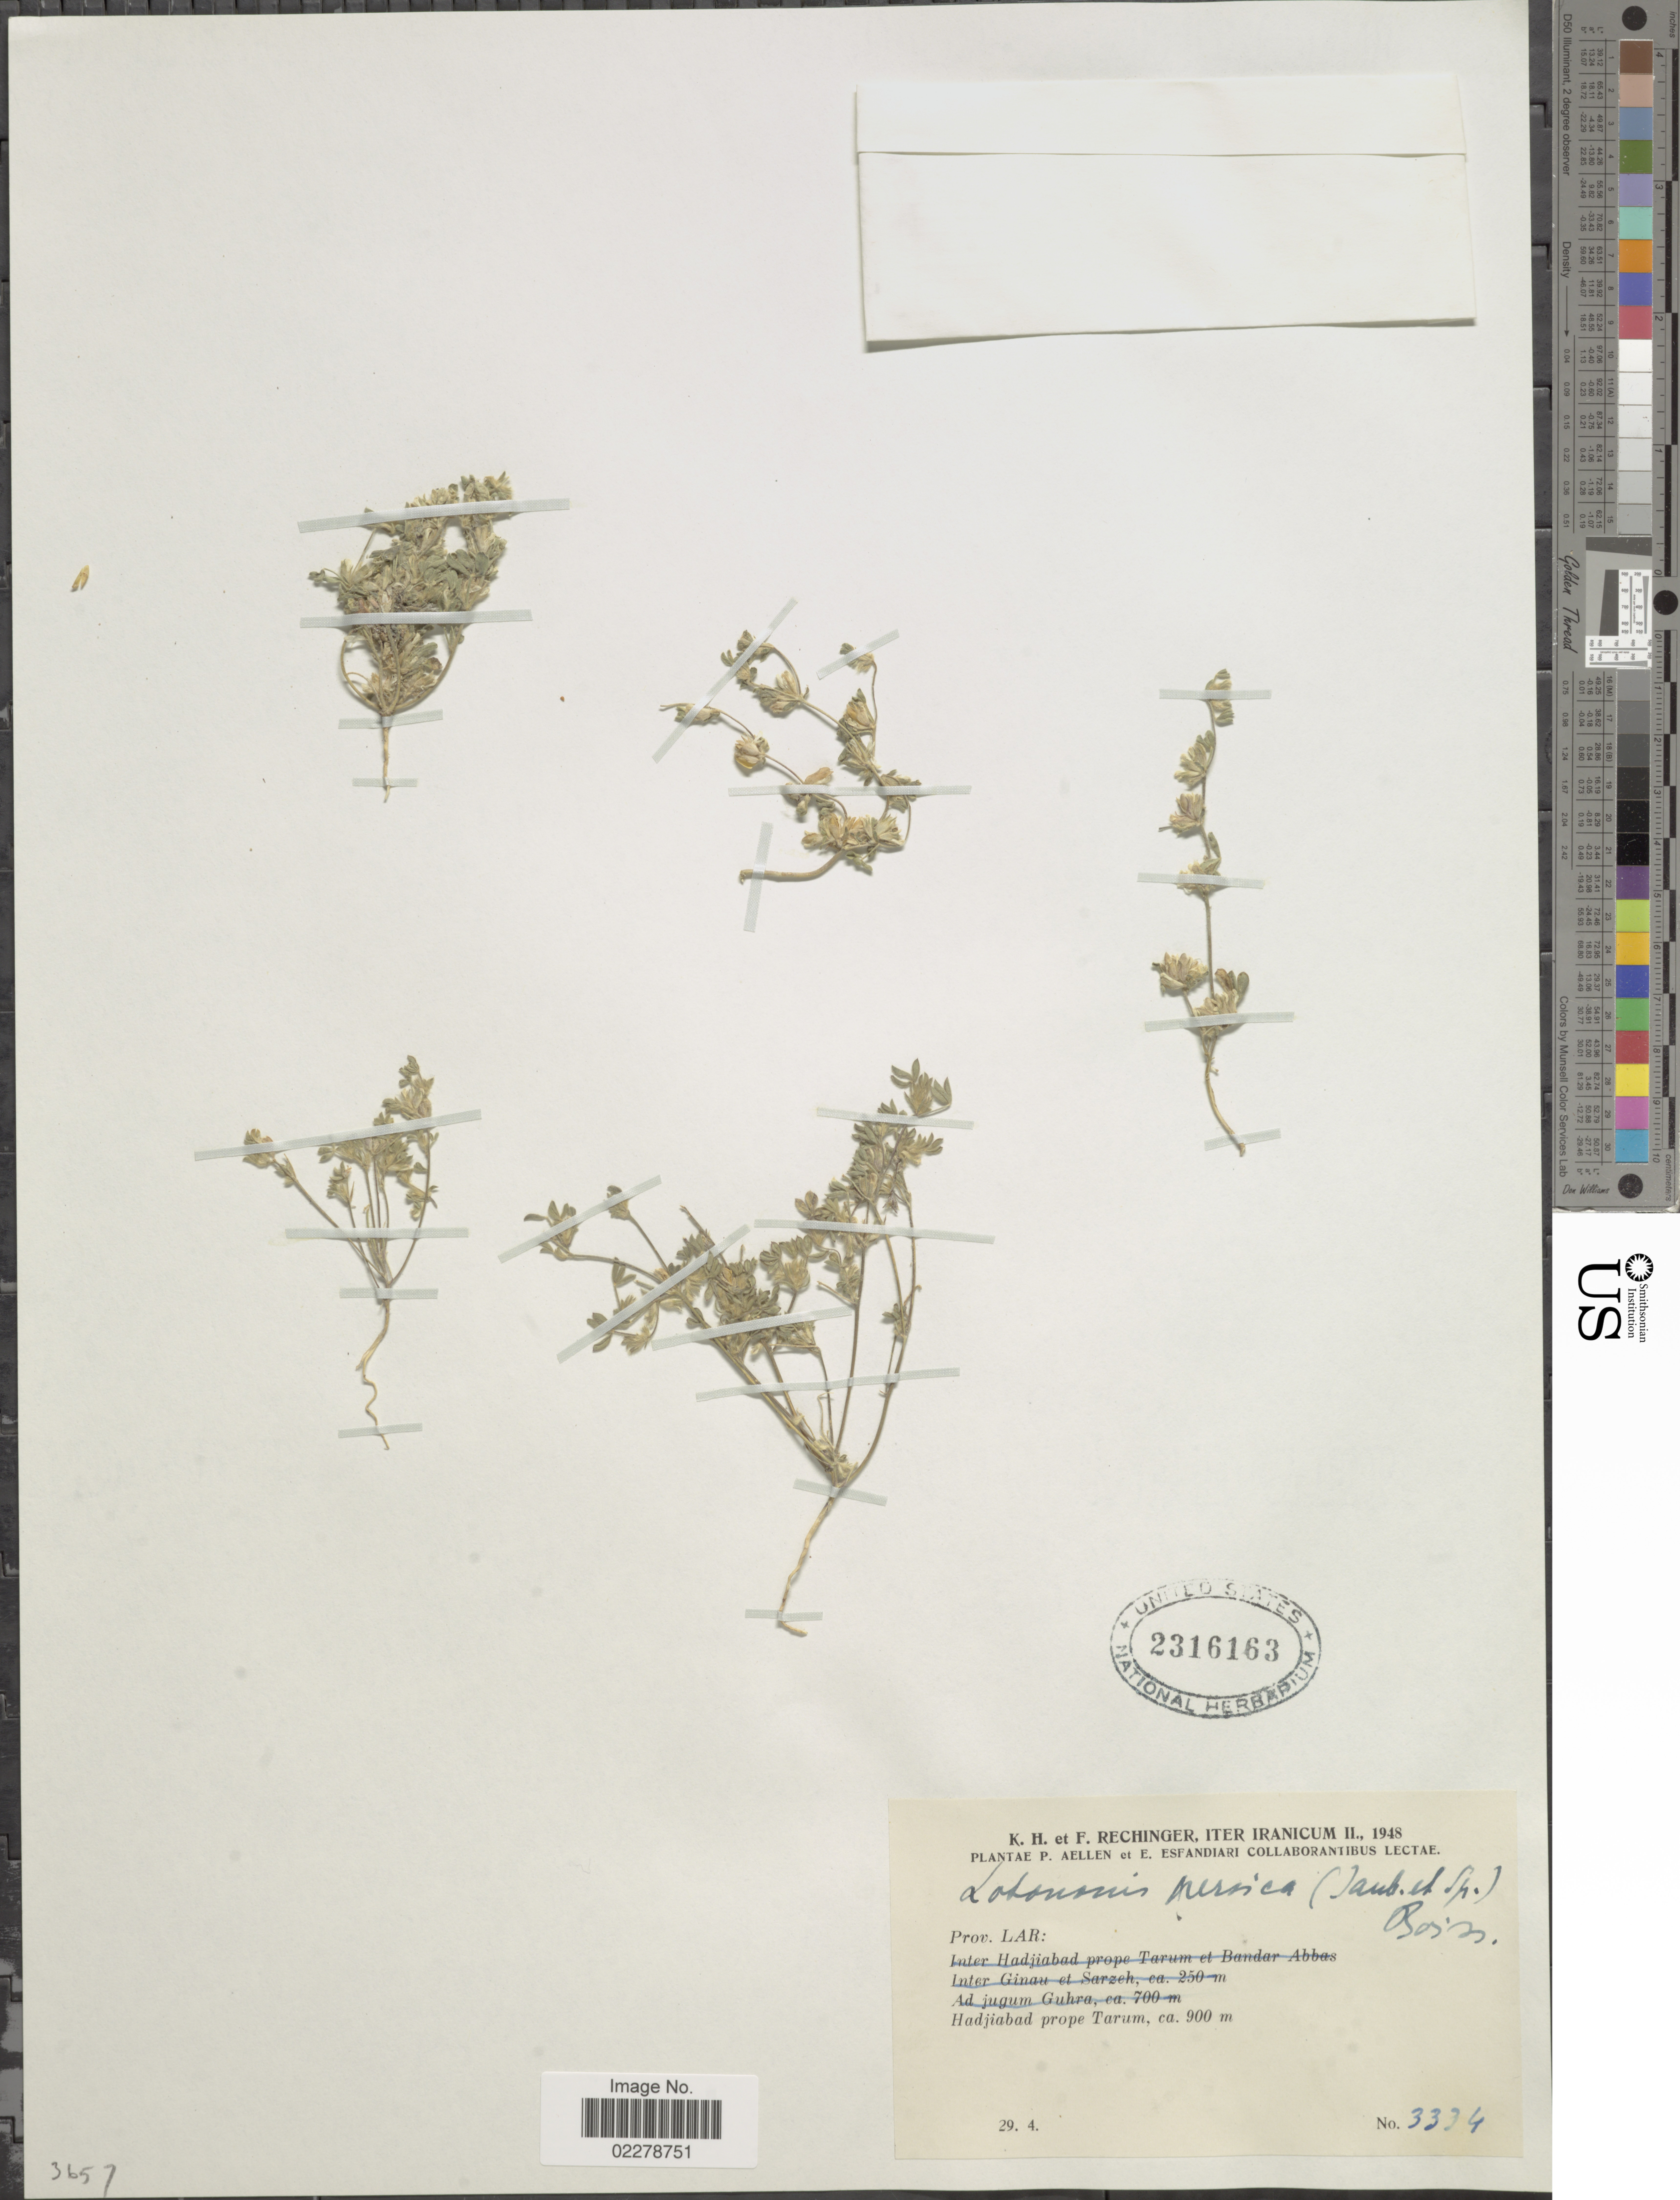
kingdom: Plantae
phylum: Tracheophyta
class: Magnoliopsida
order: Fabales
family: Fabaceae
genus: Lotononis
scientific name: Lotononis persica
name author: (Jaub. & Spach) Boiss.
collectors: P. Aellen & E. Esfandiari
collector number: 3334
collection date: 1948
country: Iran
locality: Prov. Lar. Hadjiabad prope Tarum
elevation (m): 900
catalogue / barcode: US 2316163